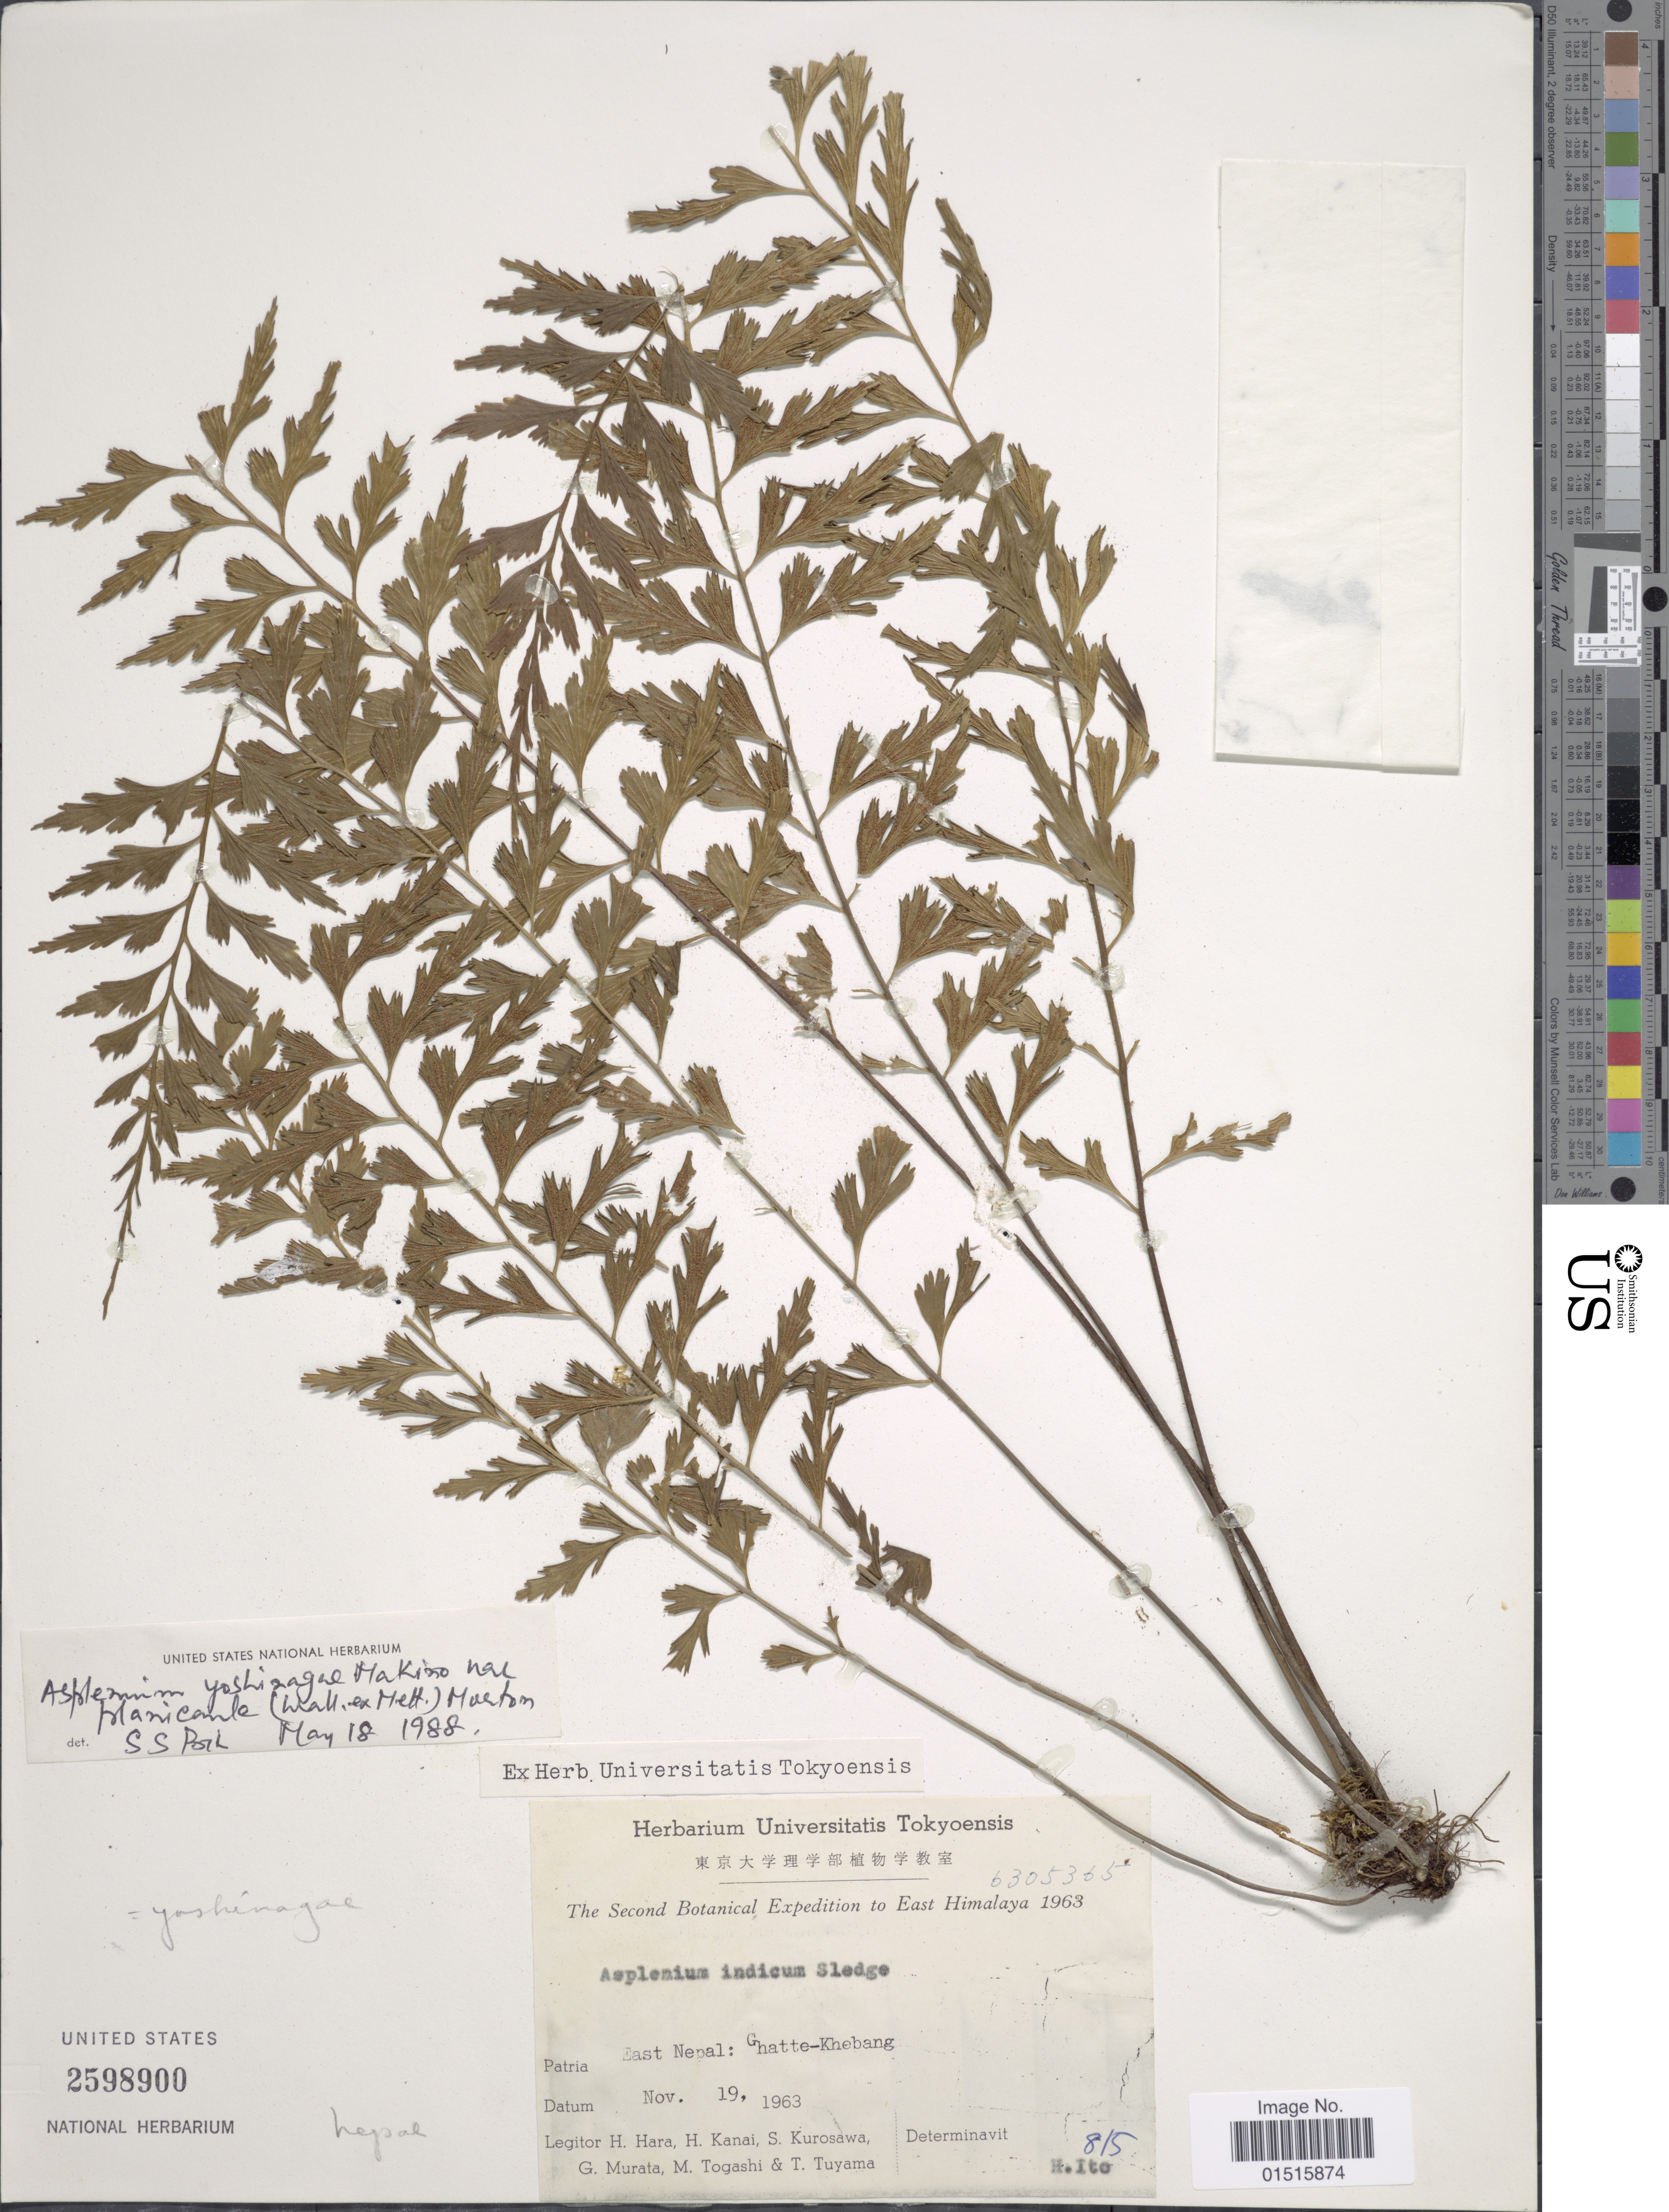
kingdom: Plantae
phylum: Tracheophyta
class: Polypodiopsida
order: Polypodiales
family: Aspleniaceae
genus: Asplenium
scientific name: Asplenium yoshinagae var. planicaule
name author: (Wall. ex Mett.) C.V. Morton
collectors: H. Hara, H. Kanai, S. Kurosawa, G. Murata & et al.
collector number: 815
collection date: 1963-11-19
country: Nepal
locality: East Nepal: Ghatte- Khebang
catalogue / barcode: US 2598900